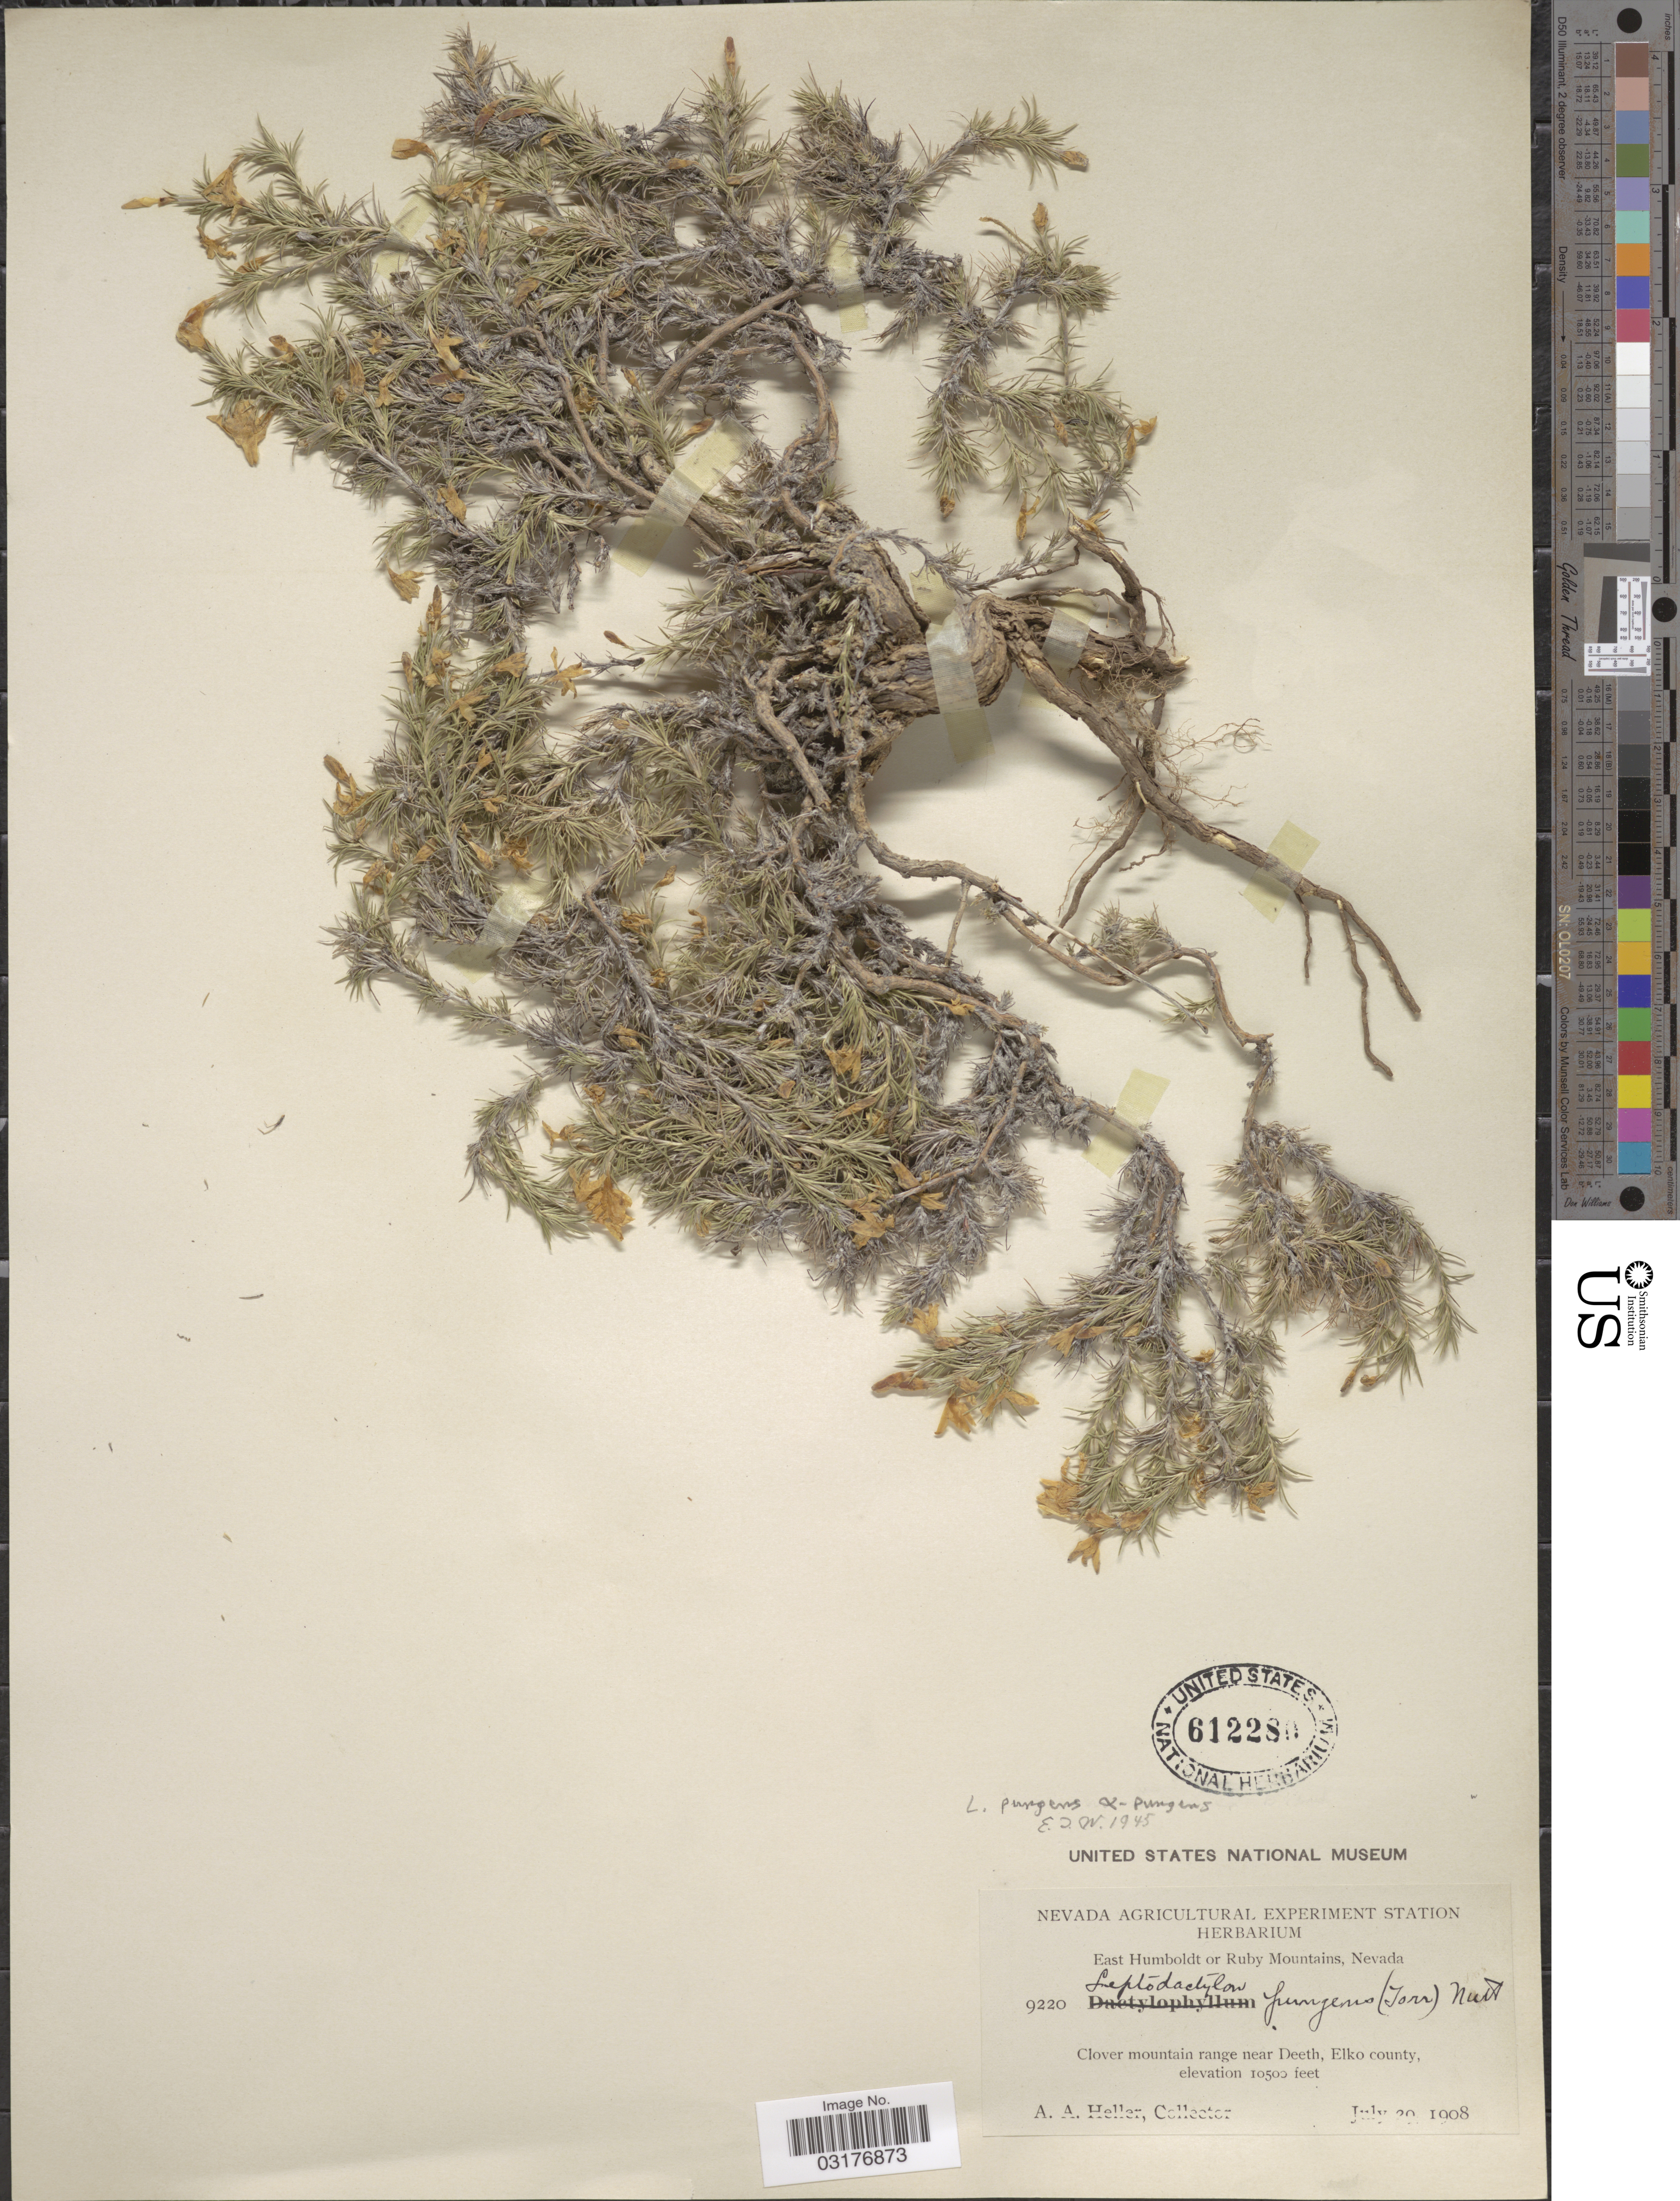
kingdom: Plantae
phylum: Tracheophyta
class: Magnoliopsida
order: Ericales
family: Polemoniaceae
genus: Linanthus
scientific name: Linanthus pungens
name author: (Torr.) J.M. Porter & L.A. Johnson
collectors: A. A. Heller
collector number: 9220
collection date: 1908-07-20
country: United States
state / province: Nevada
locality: East Humboldt or Ruby Mountains. Clover mountain range near Deeth, Elko county.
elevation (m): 3200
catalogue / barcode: US 612280